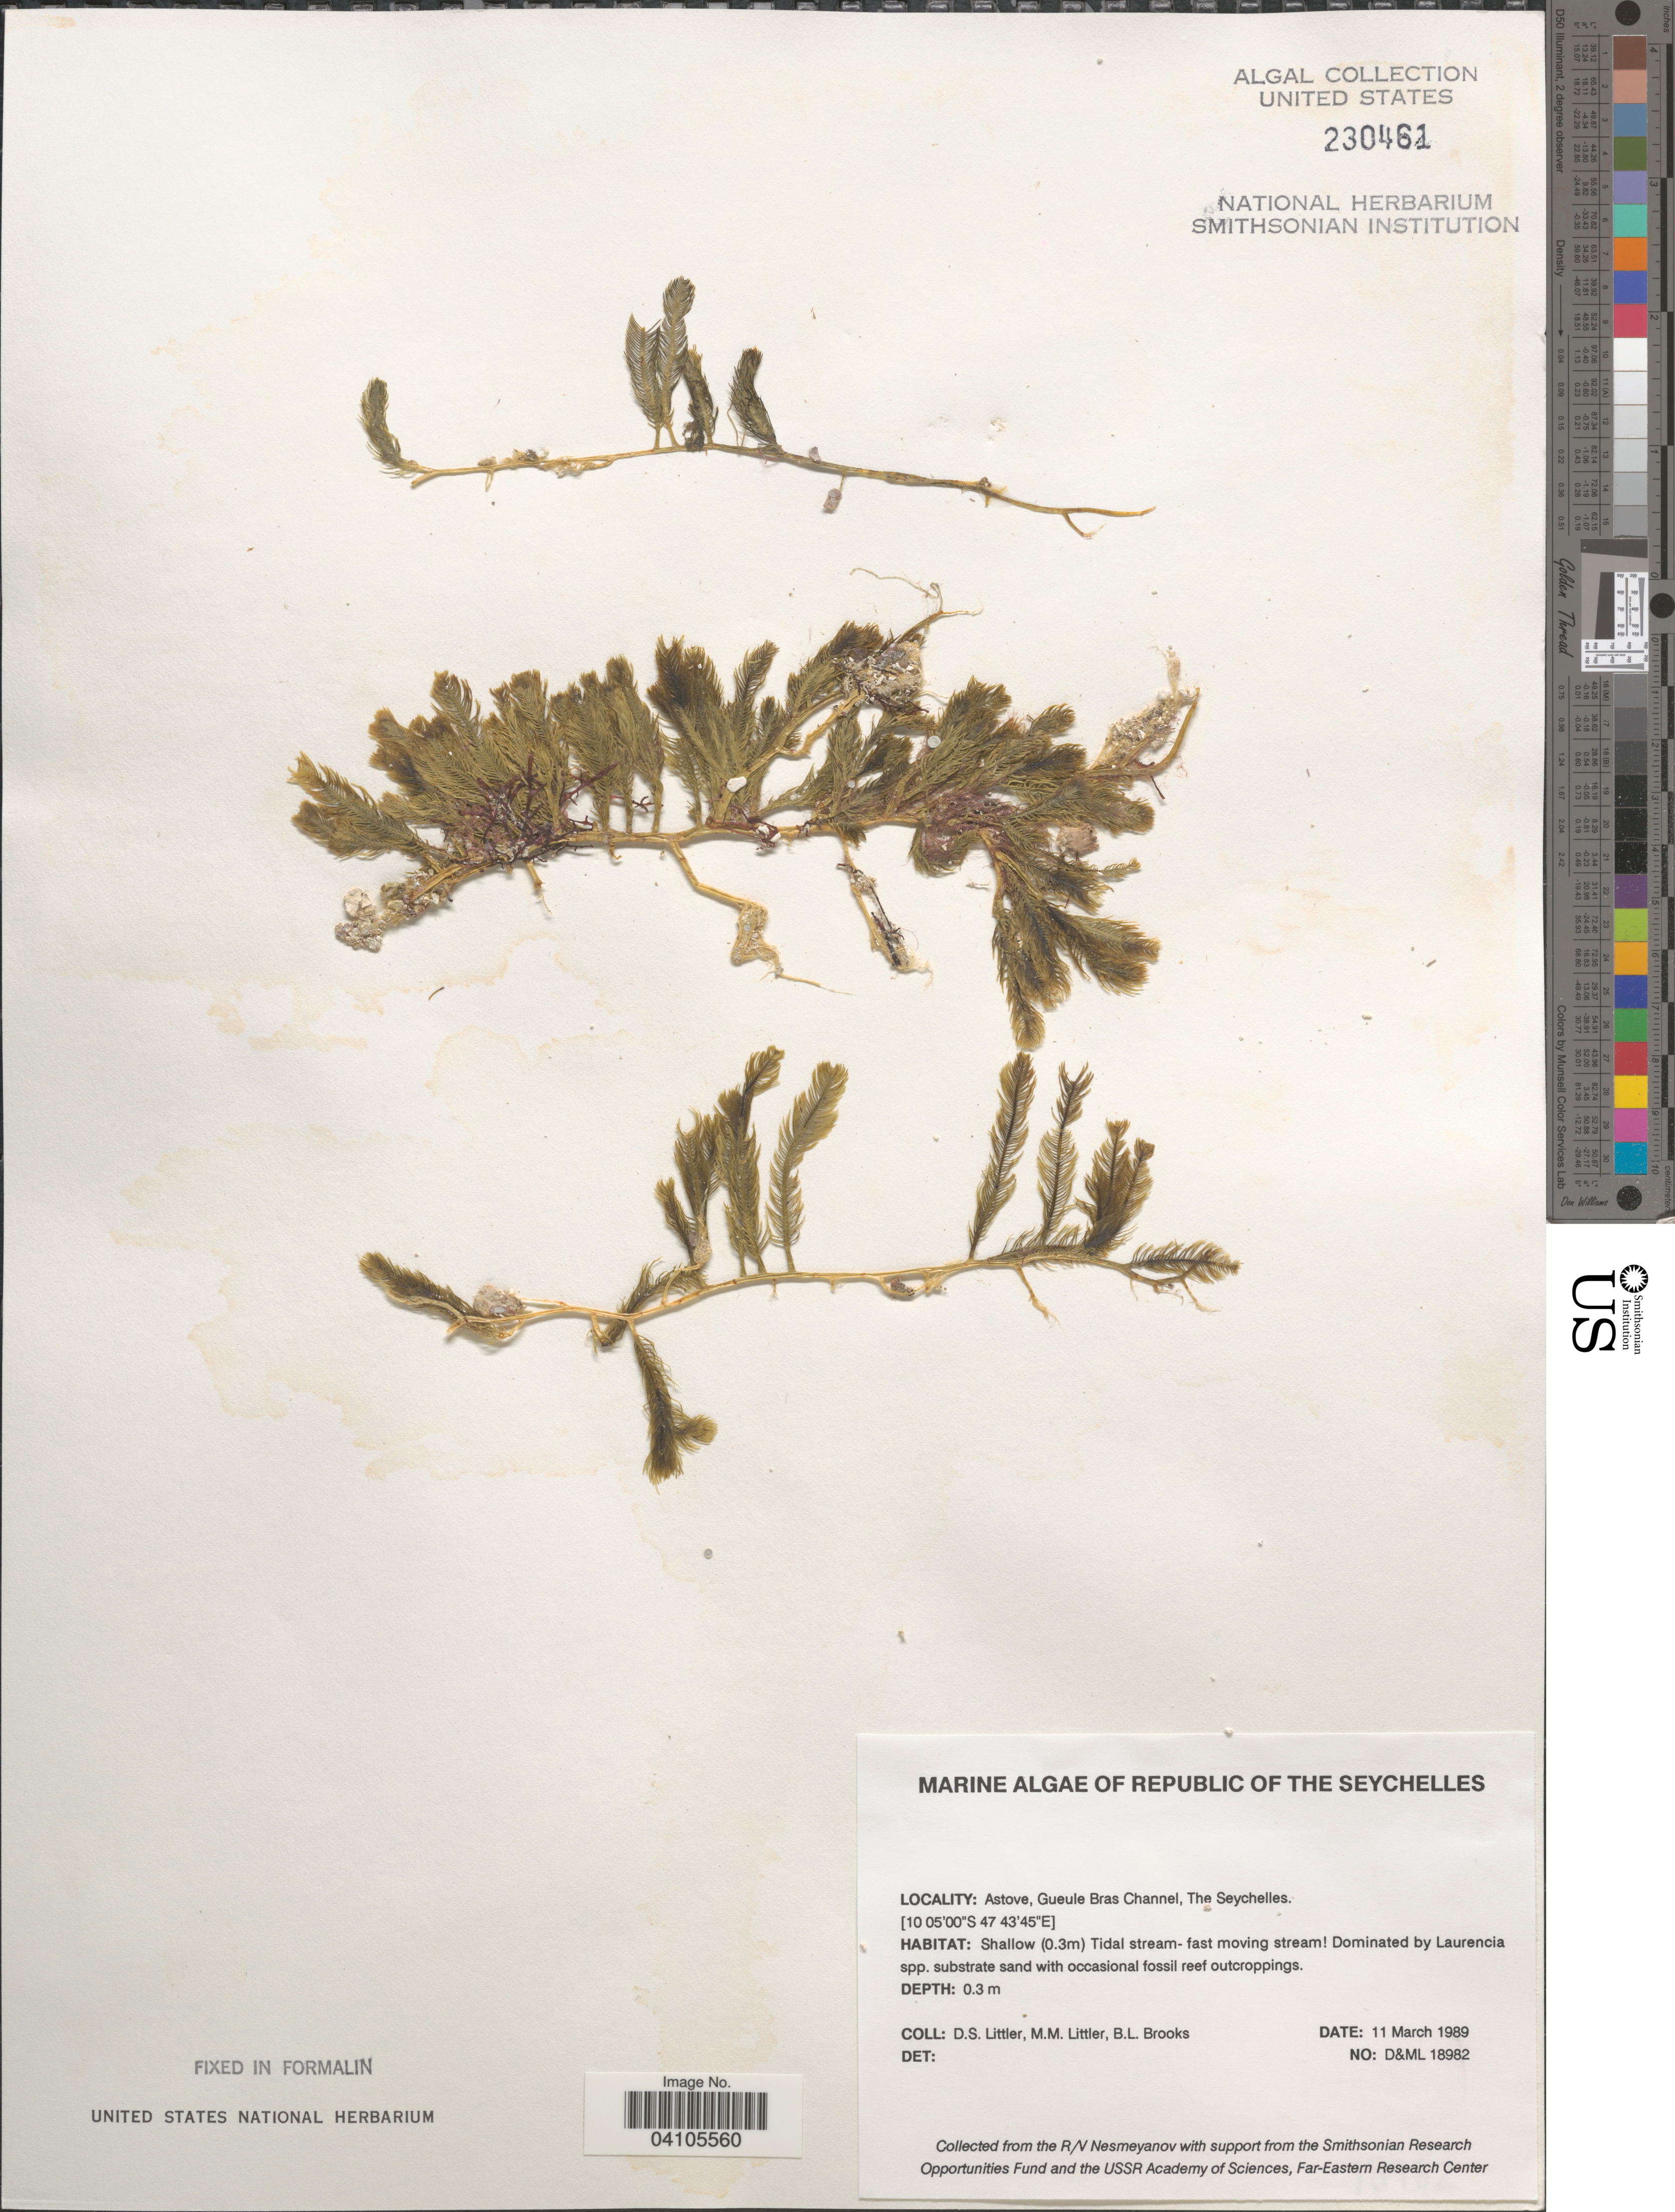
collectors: D. S. Littler & B. Brooks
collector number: D&ML 18982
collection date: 1989-03-11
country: Seychelles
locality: Astove, Gueule Bras Channel.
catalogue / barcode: US 230461